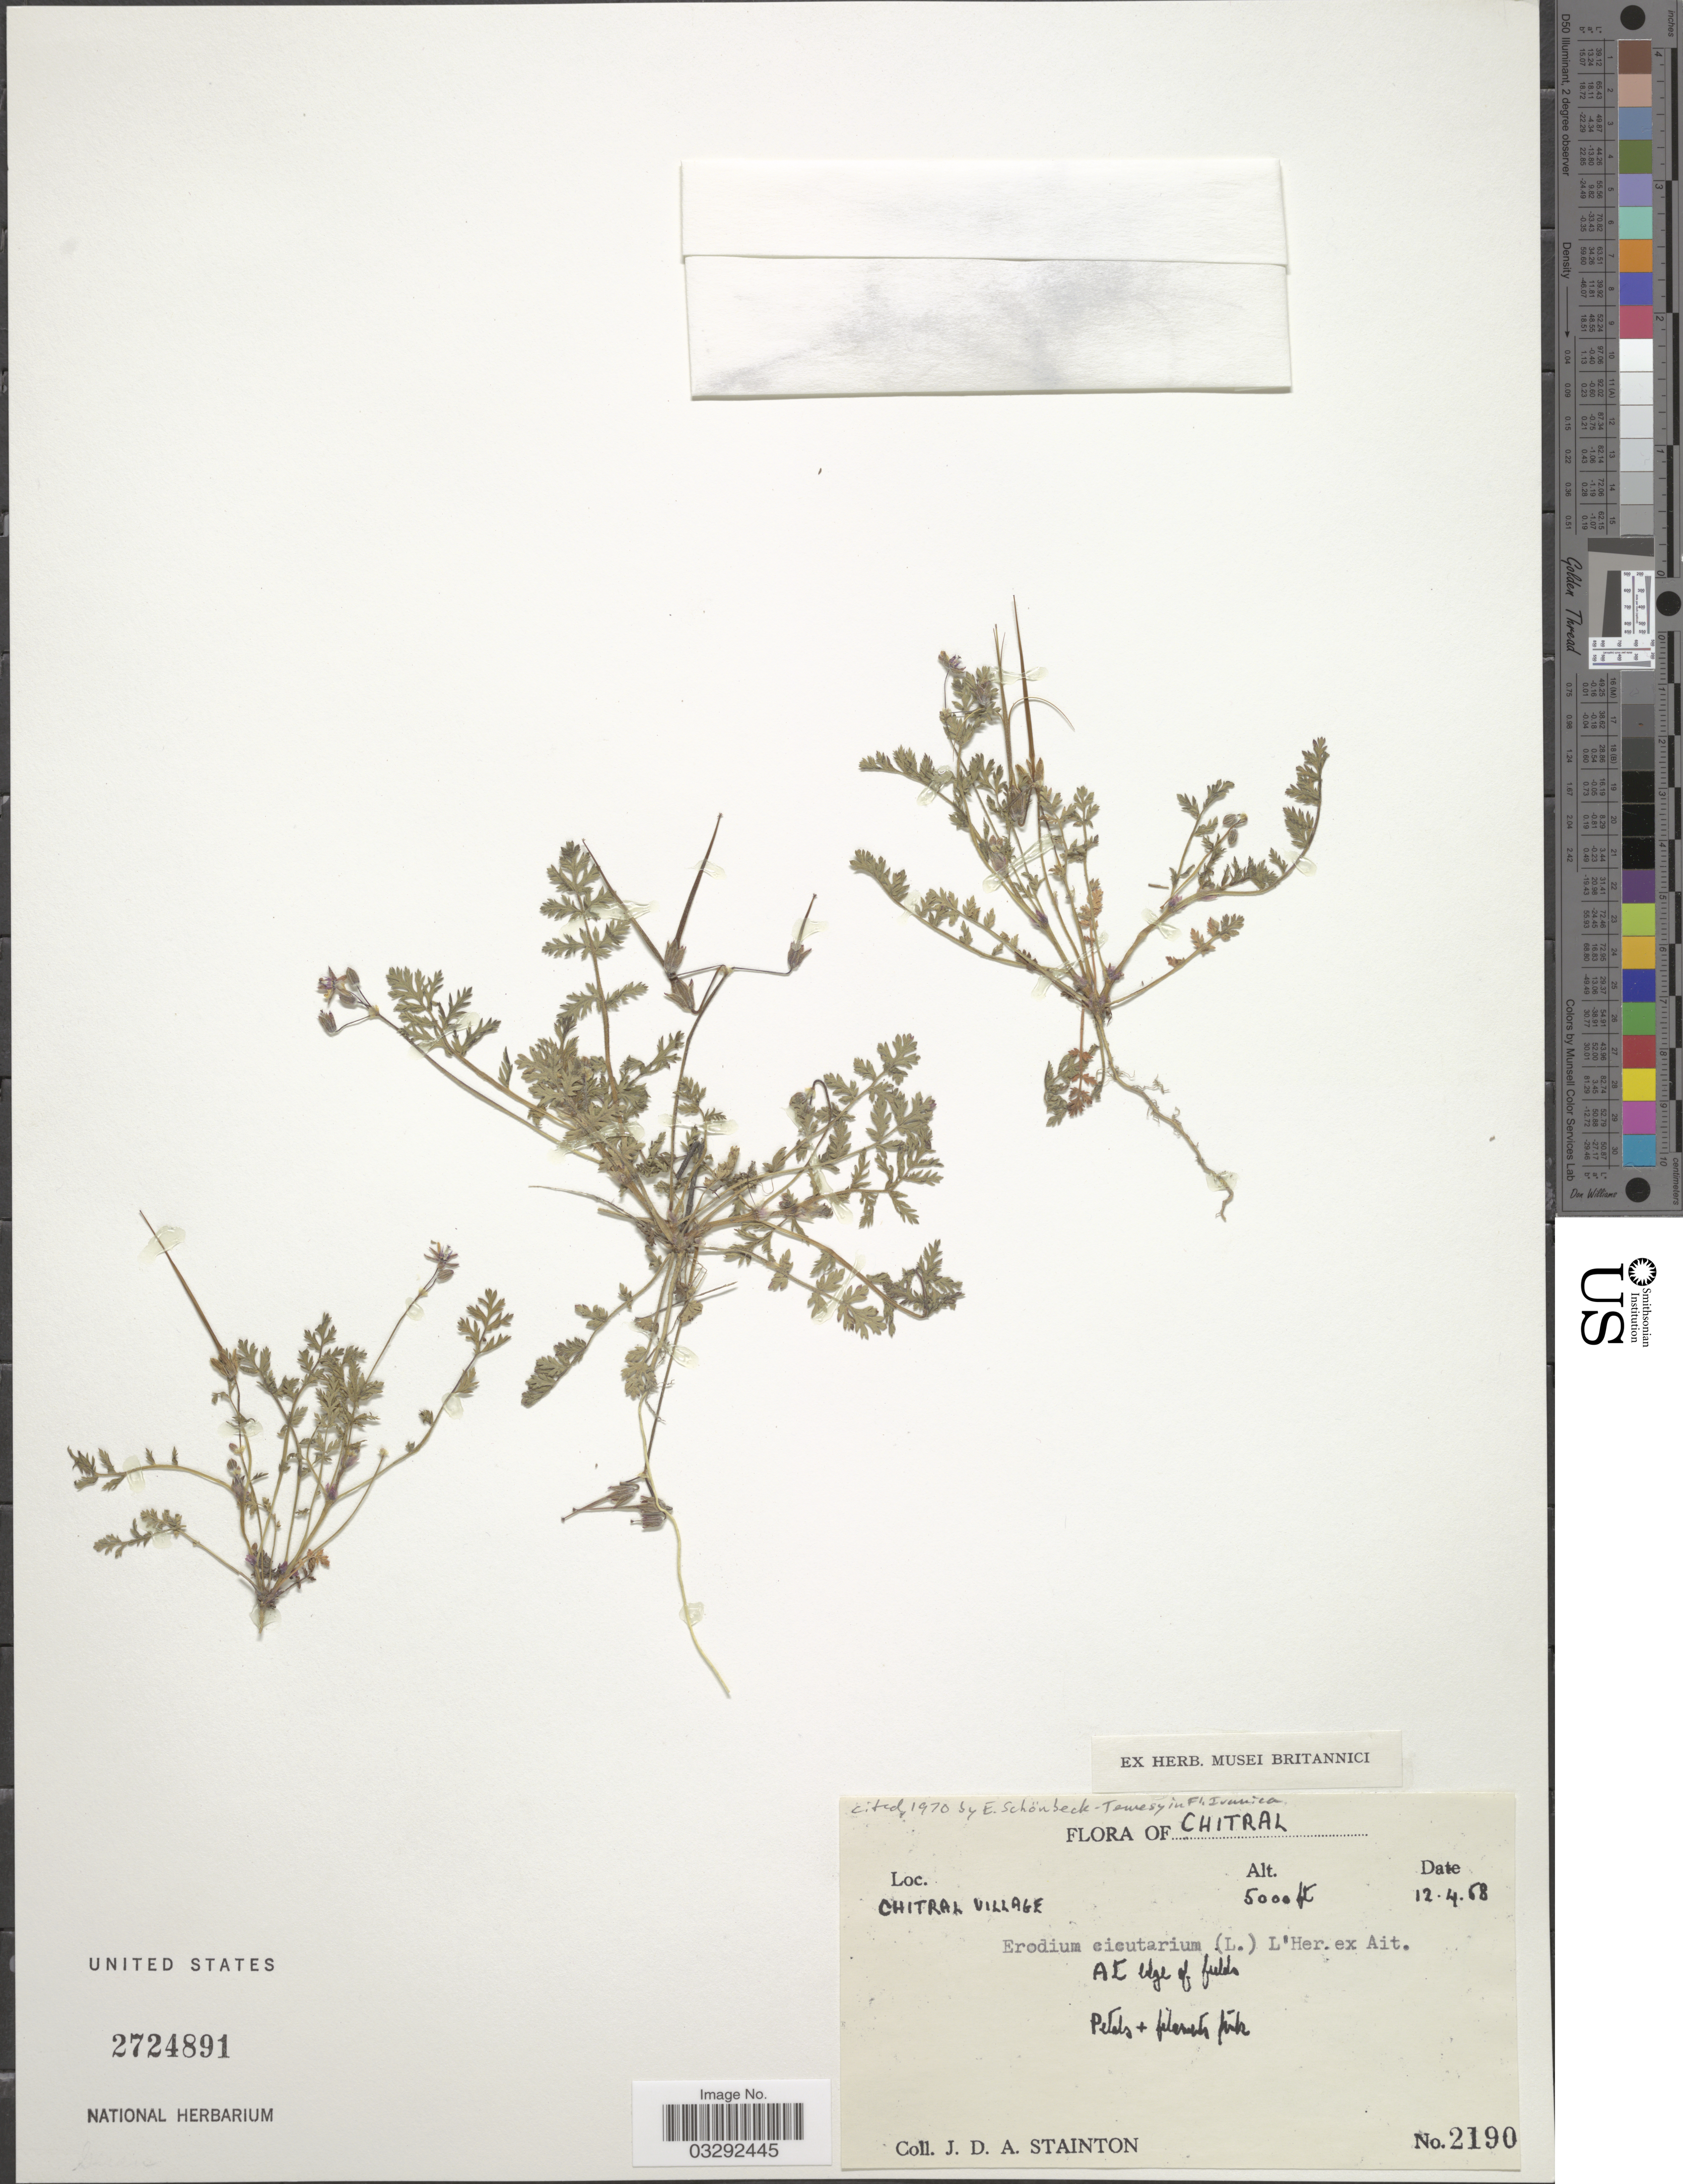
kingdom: Plantae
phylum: Tracheophyta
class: Magnoliopsida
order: Geraniales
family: Geraniaceae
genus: Erodium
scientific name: Erodium cicutarium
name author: (L.) L'Hér.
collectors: J. Stainton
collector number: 2190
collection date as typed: Transcribed d/m/y: 12/4/58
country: Pakistan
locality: Chitral. Chitral Village.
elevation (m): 1524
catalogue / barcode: US 2724891